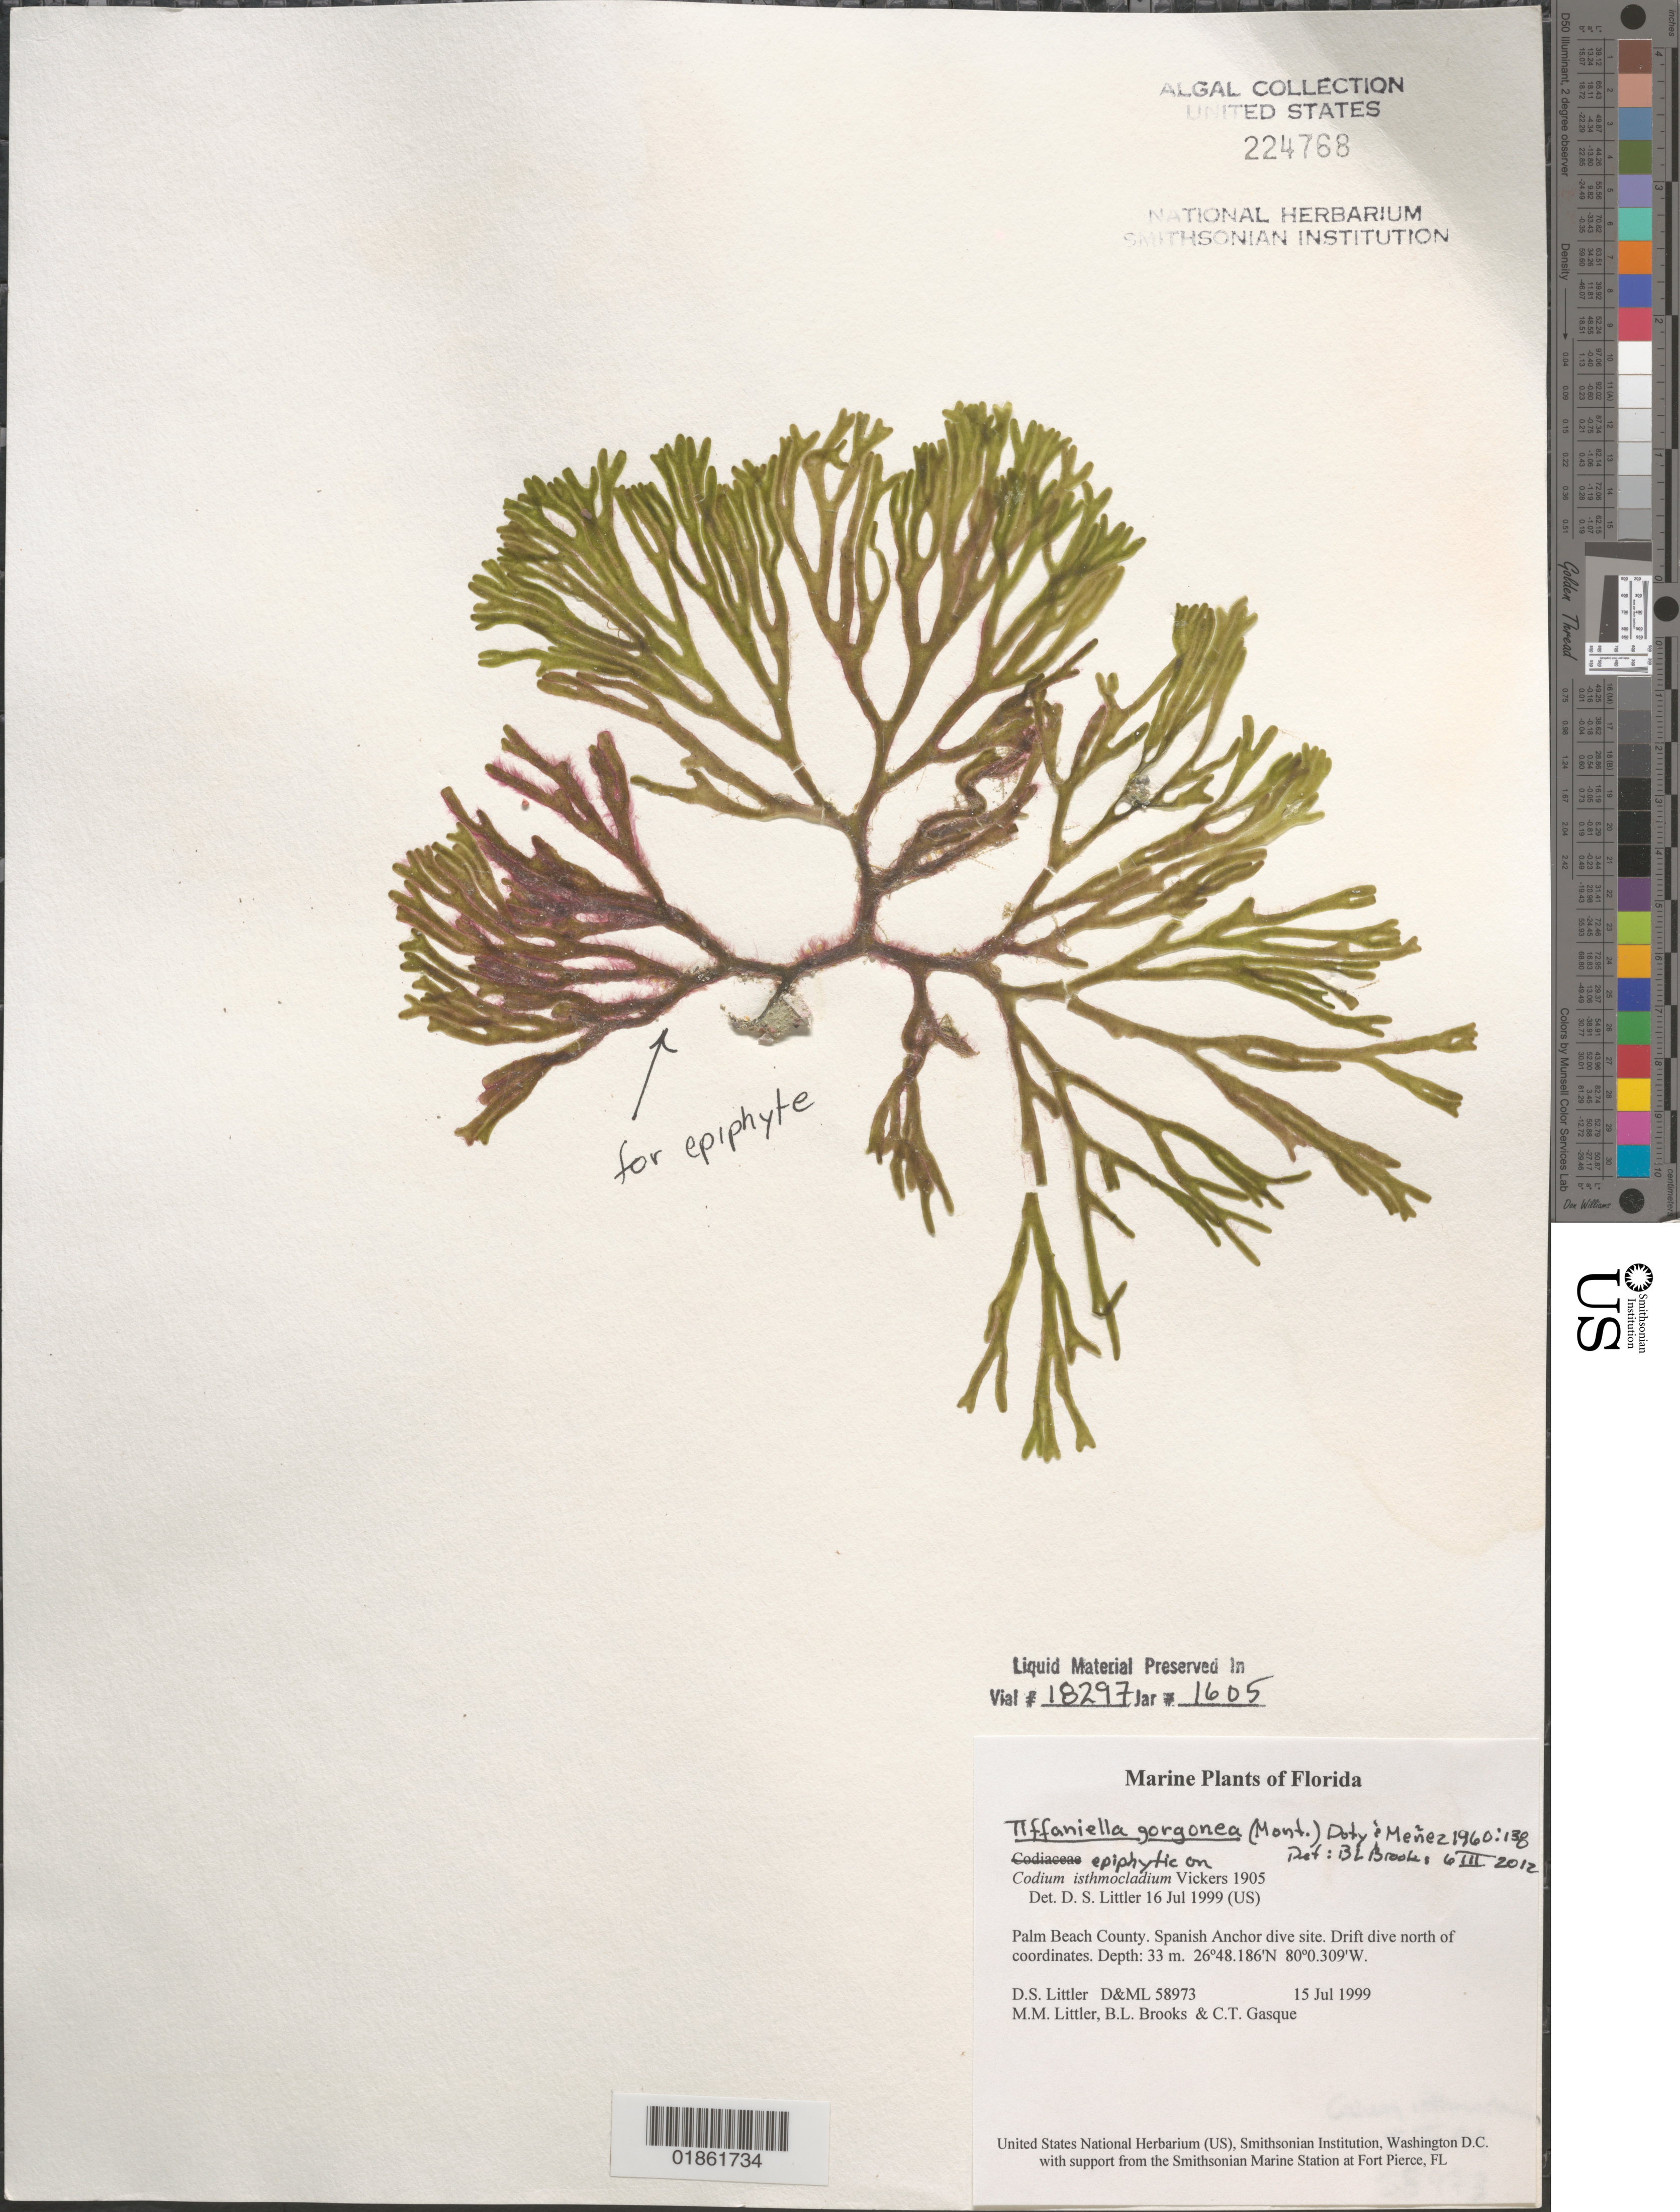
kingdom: Plantae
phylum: Rhodophyta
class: Florideophyceae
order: Ceramiales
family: Wrangeliaceae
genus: Tiffaniella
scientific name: Tiffaniella gorgonea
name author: (Montagne) Doty & Menez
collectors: D. S. Littler, M. M. Littler & C. Gasque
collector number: D&ML 58973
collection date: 1999-07-15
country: United States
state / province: Florida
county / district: Palm Beach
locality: West Palm Beach. Spanish Anchor dive site.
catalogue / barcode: US 224768